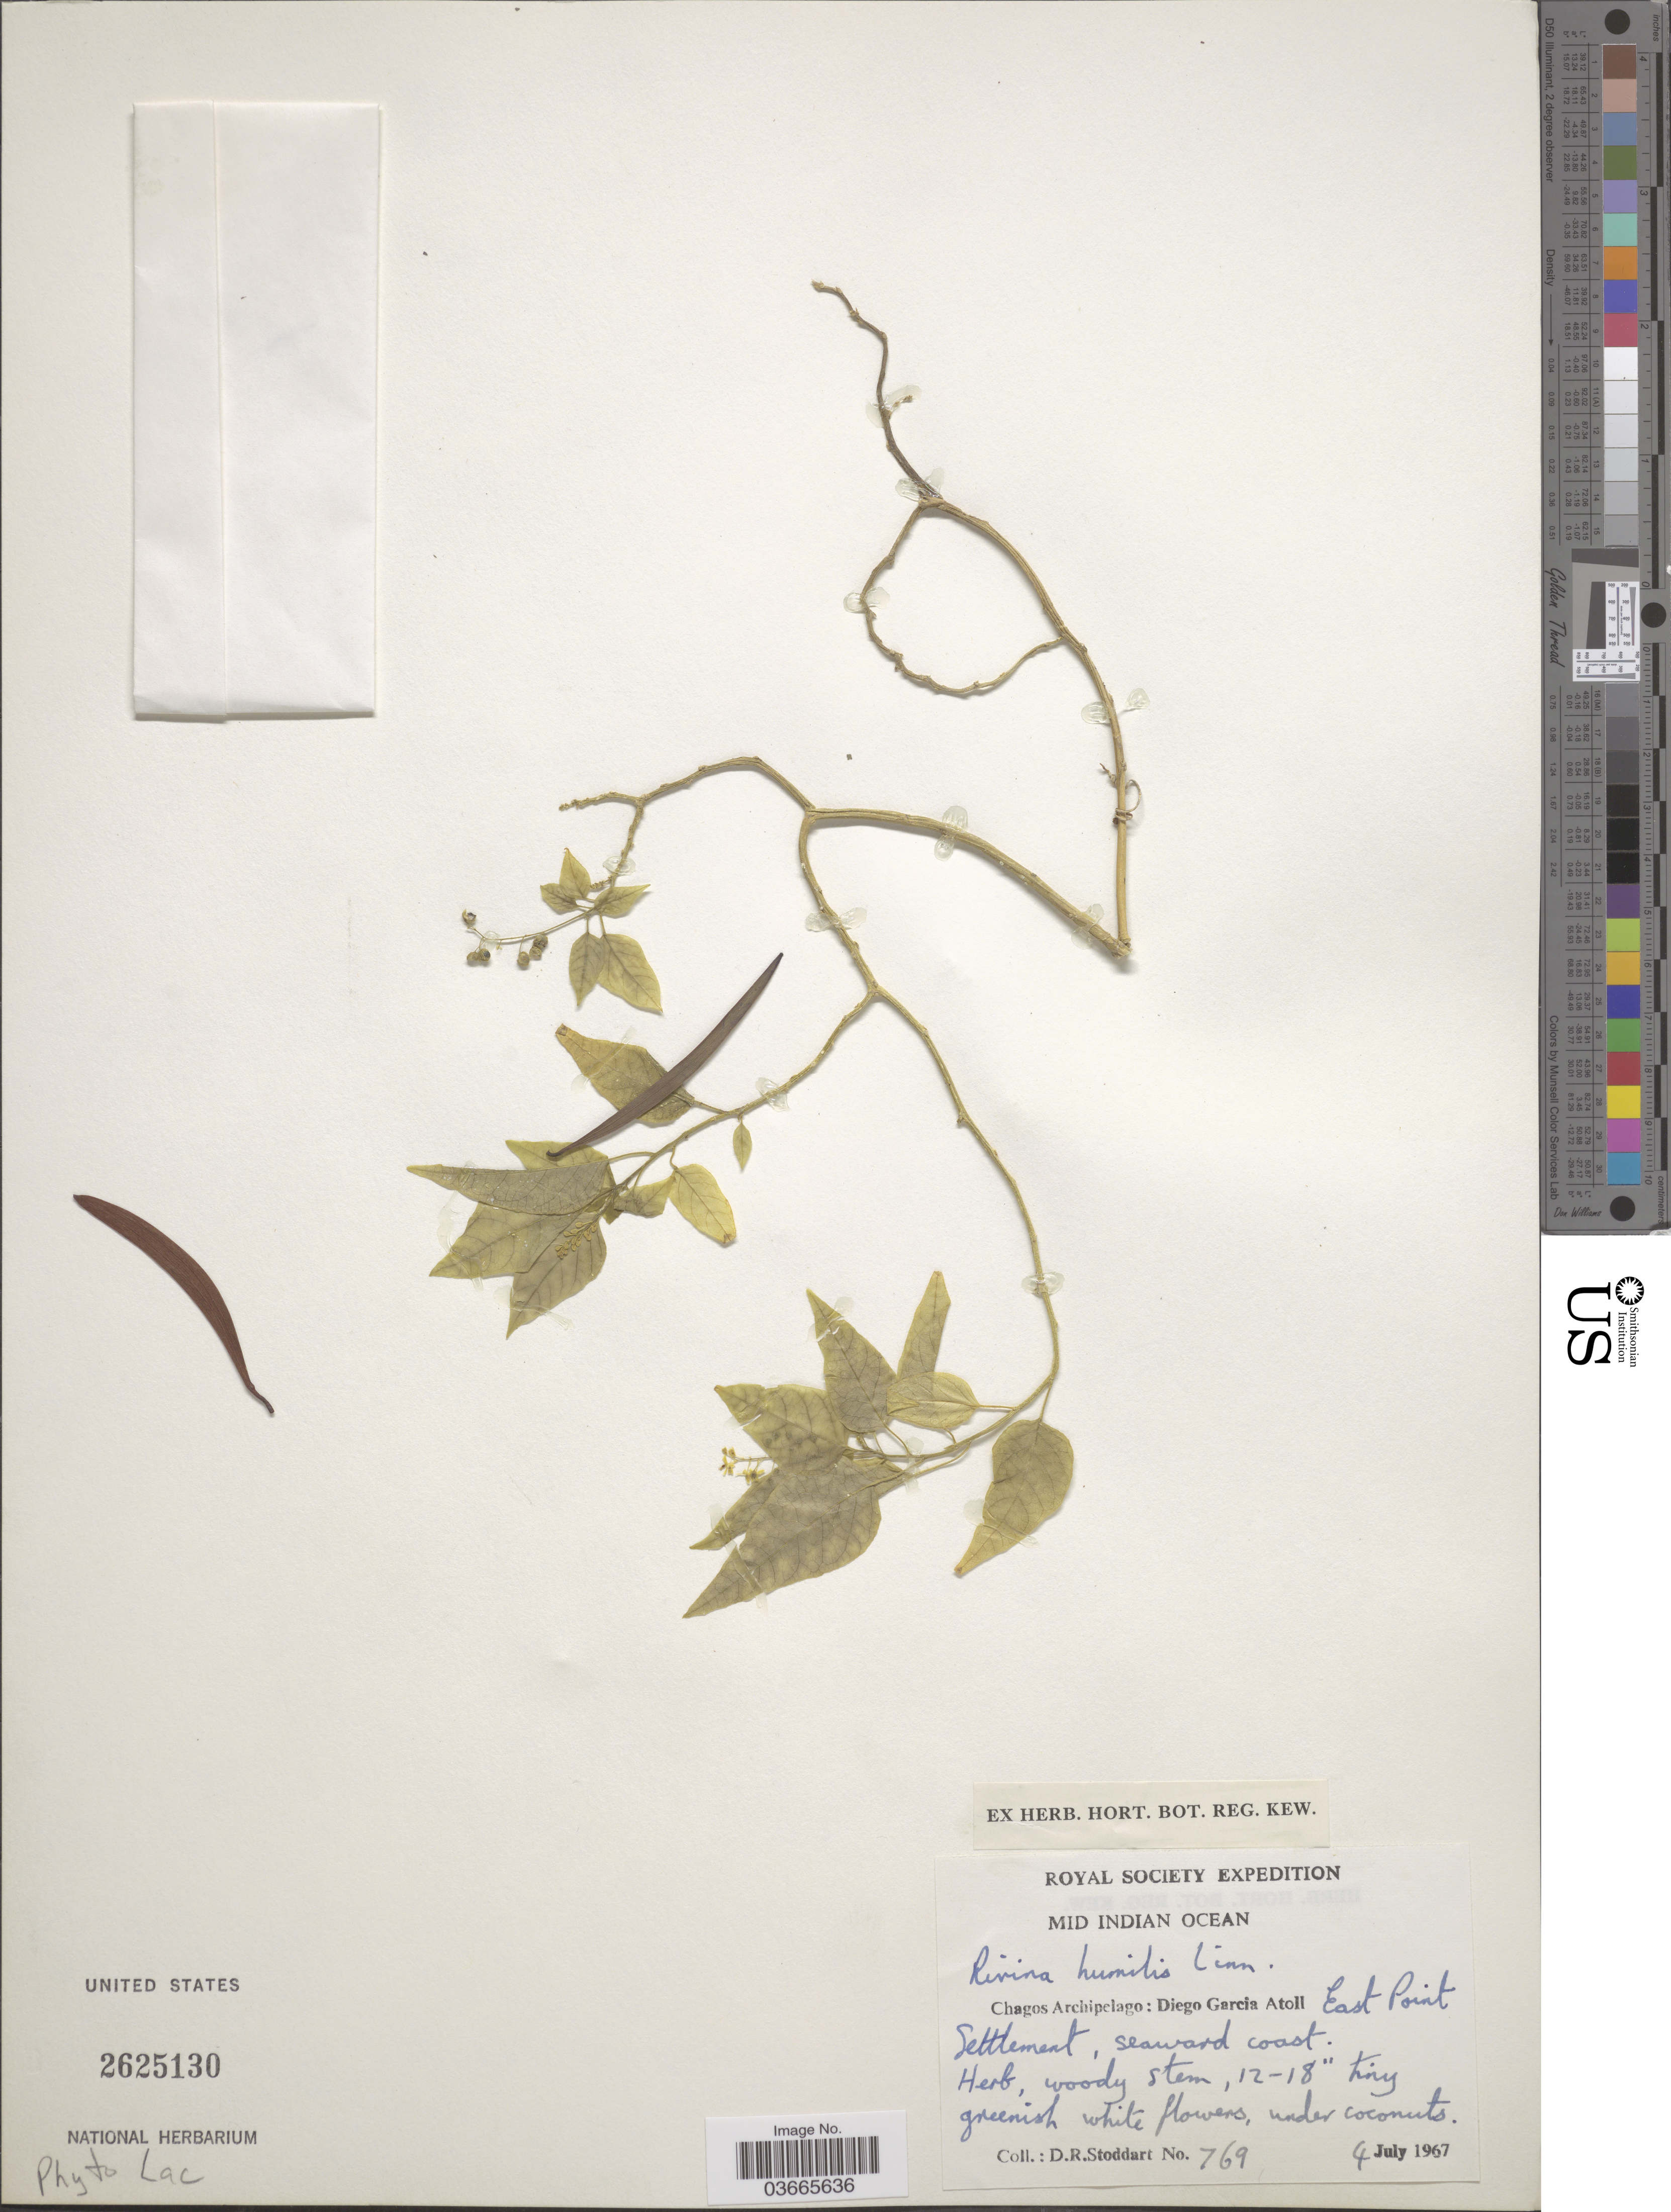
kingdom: Plantae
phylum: Tracheophyta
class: Magnoliopsida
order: Caryophyllales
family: Phytolaccaceae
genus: Rivina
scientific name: Rivina humilis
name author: L.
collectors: D. R. Stoddart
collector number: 769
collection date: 1967-07-04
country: British Indian Ocean Territory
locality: Mid Indian Ocean. Chagos Archipelago: Diego Garcia Atoll. East Point. Settlement, seaward coast.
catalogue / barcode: US 2625130